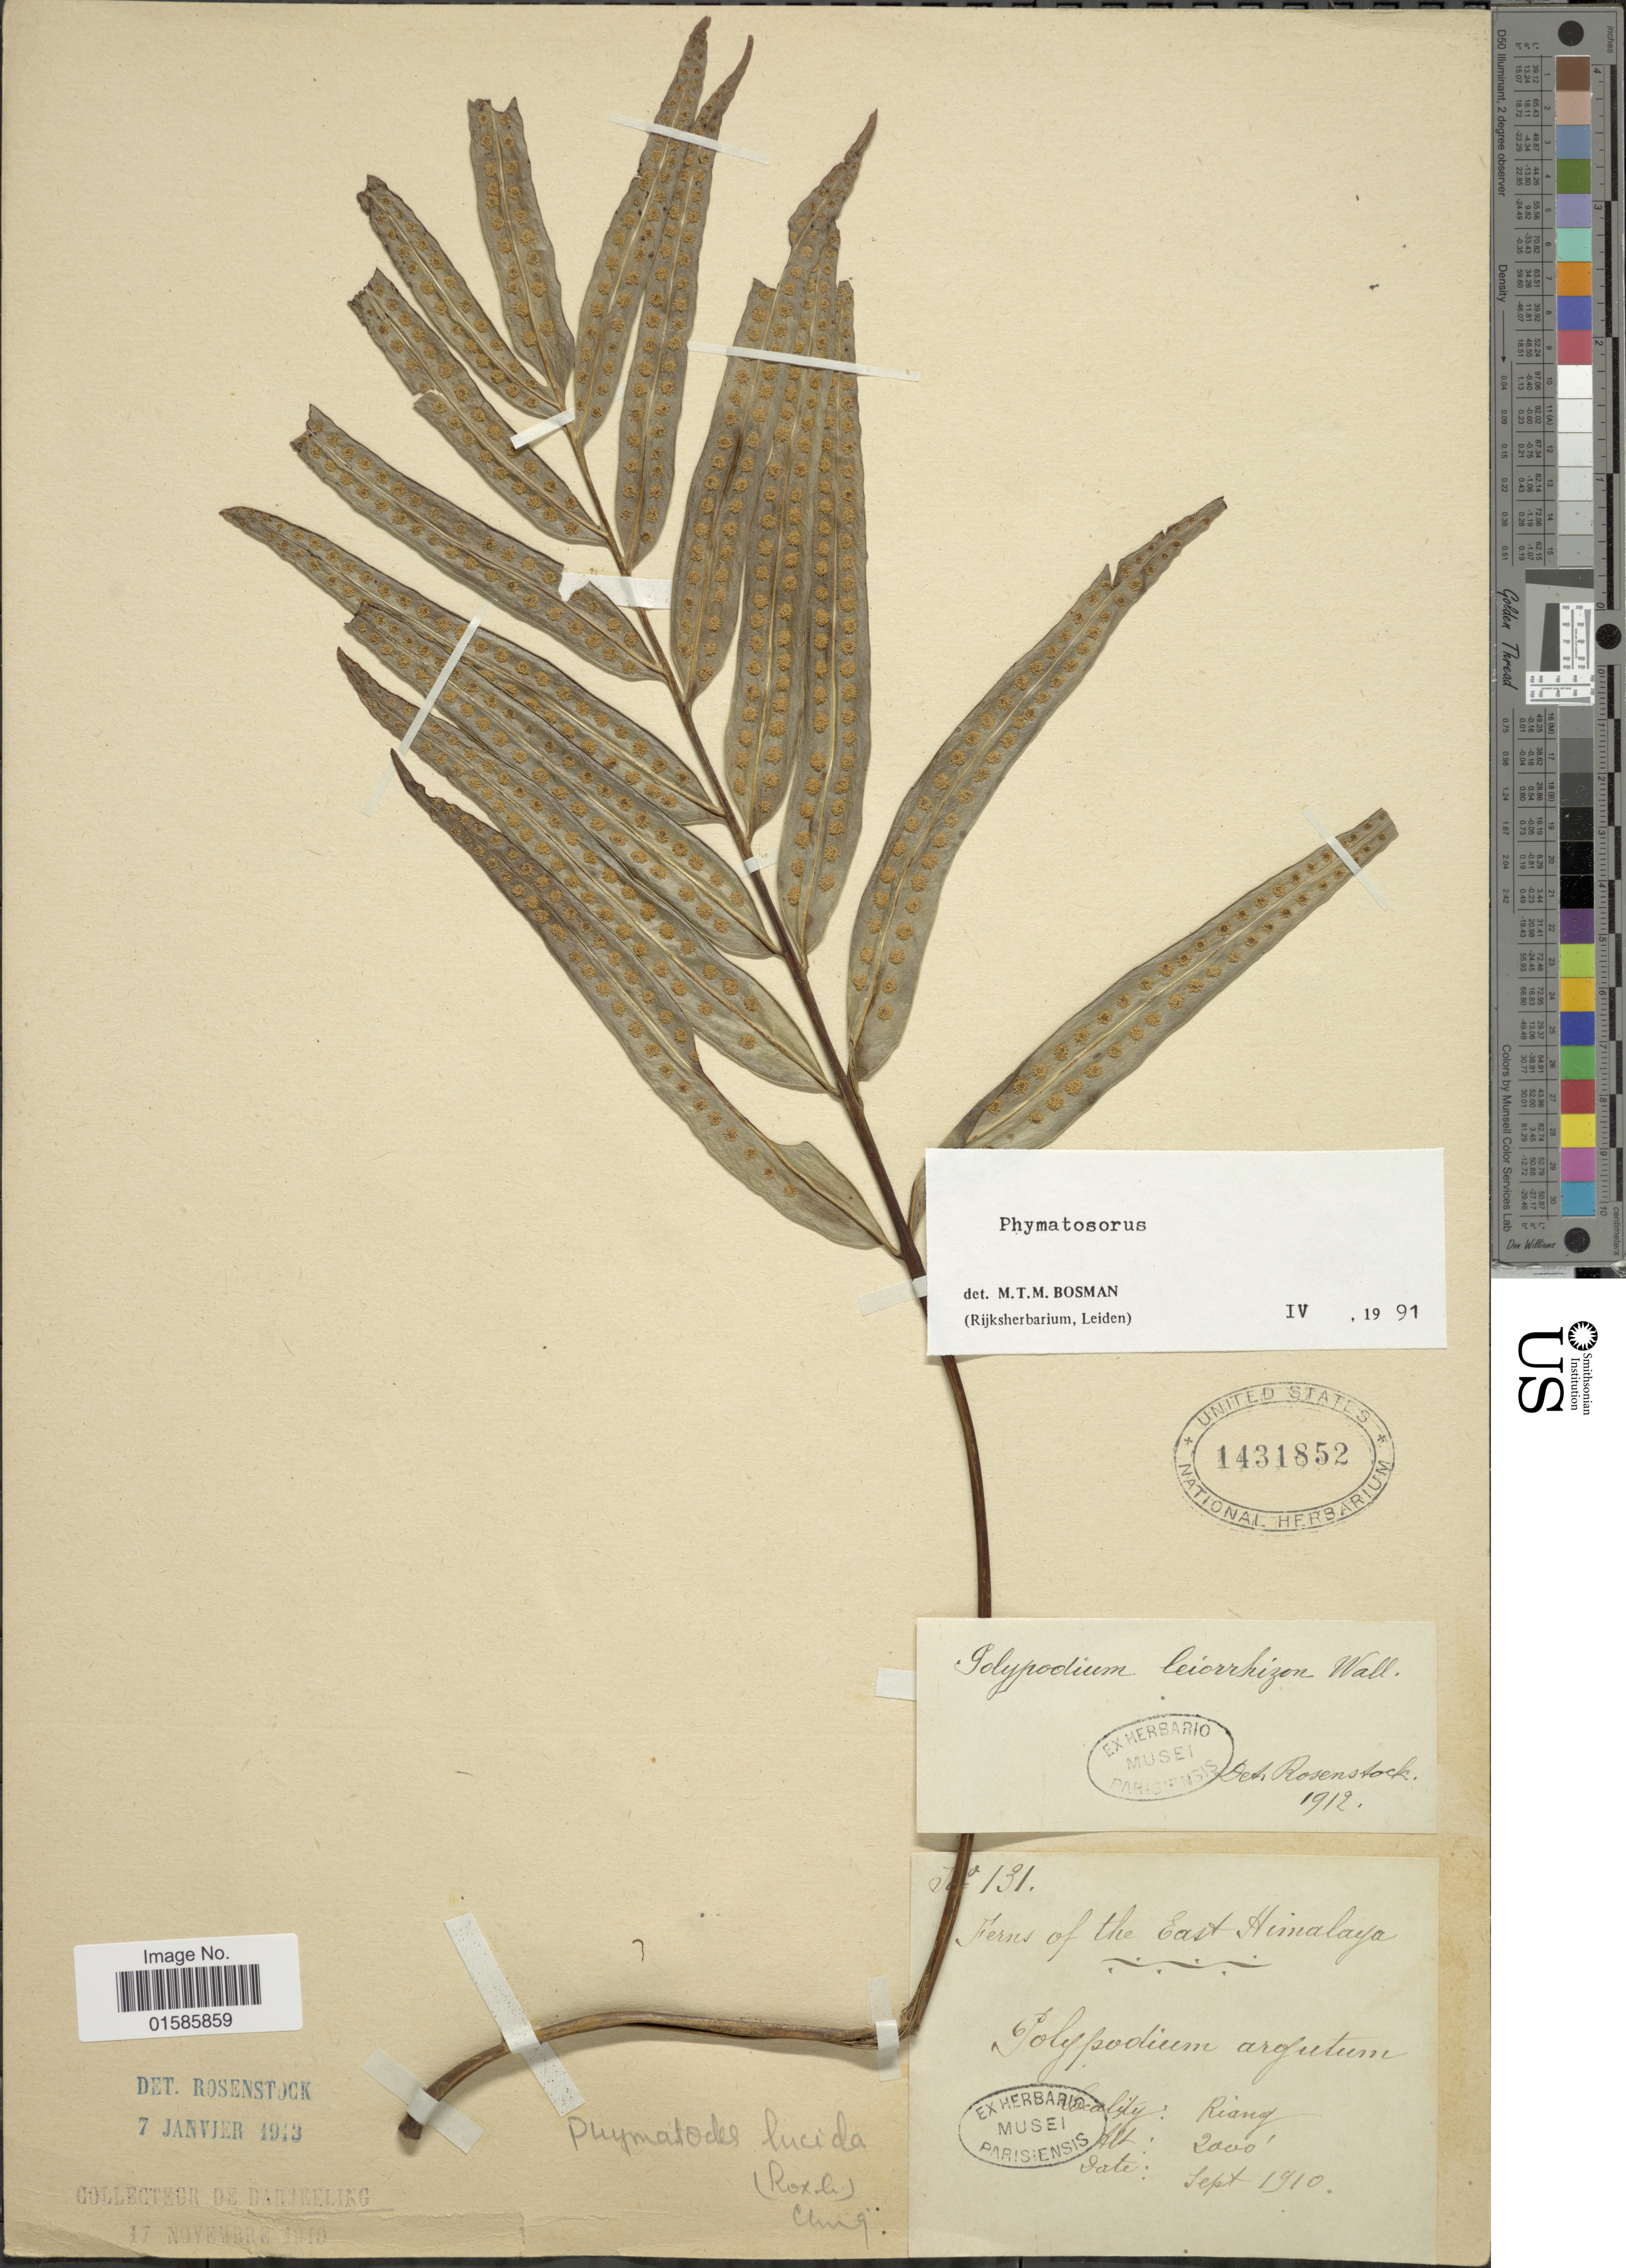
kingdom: Plantae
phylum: Tracheophyta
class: Polypodiopsida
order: Polypodiales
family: Polypodiaceae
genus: Microsorum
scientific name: Microsorum lucidum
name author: (Roxb. ex Griff.) Copel.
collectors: ex herb. Mus. Paris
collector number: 131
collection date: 1910-09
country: India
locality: The East Himalaya, Riang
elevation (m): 610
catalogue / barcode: US 1431852